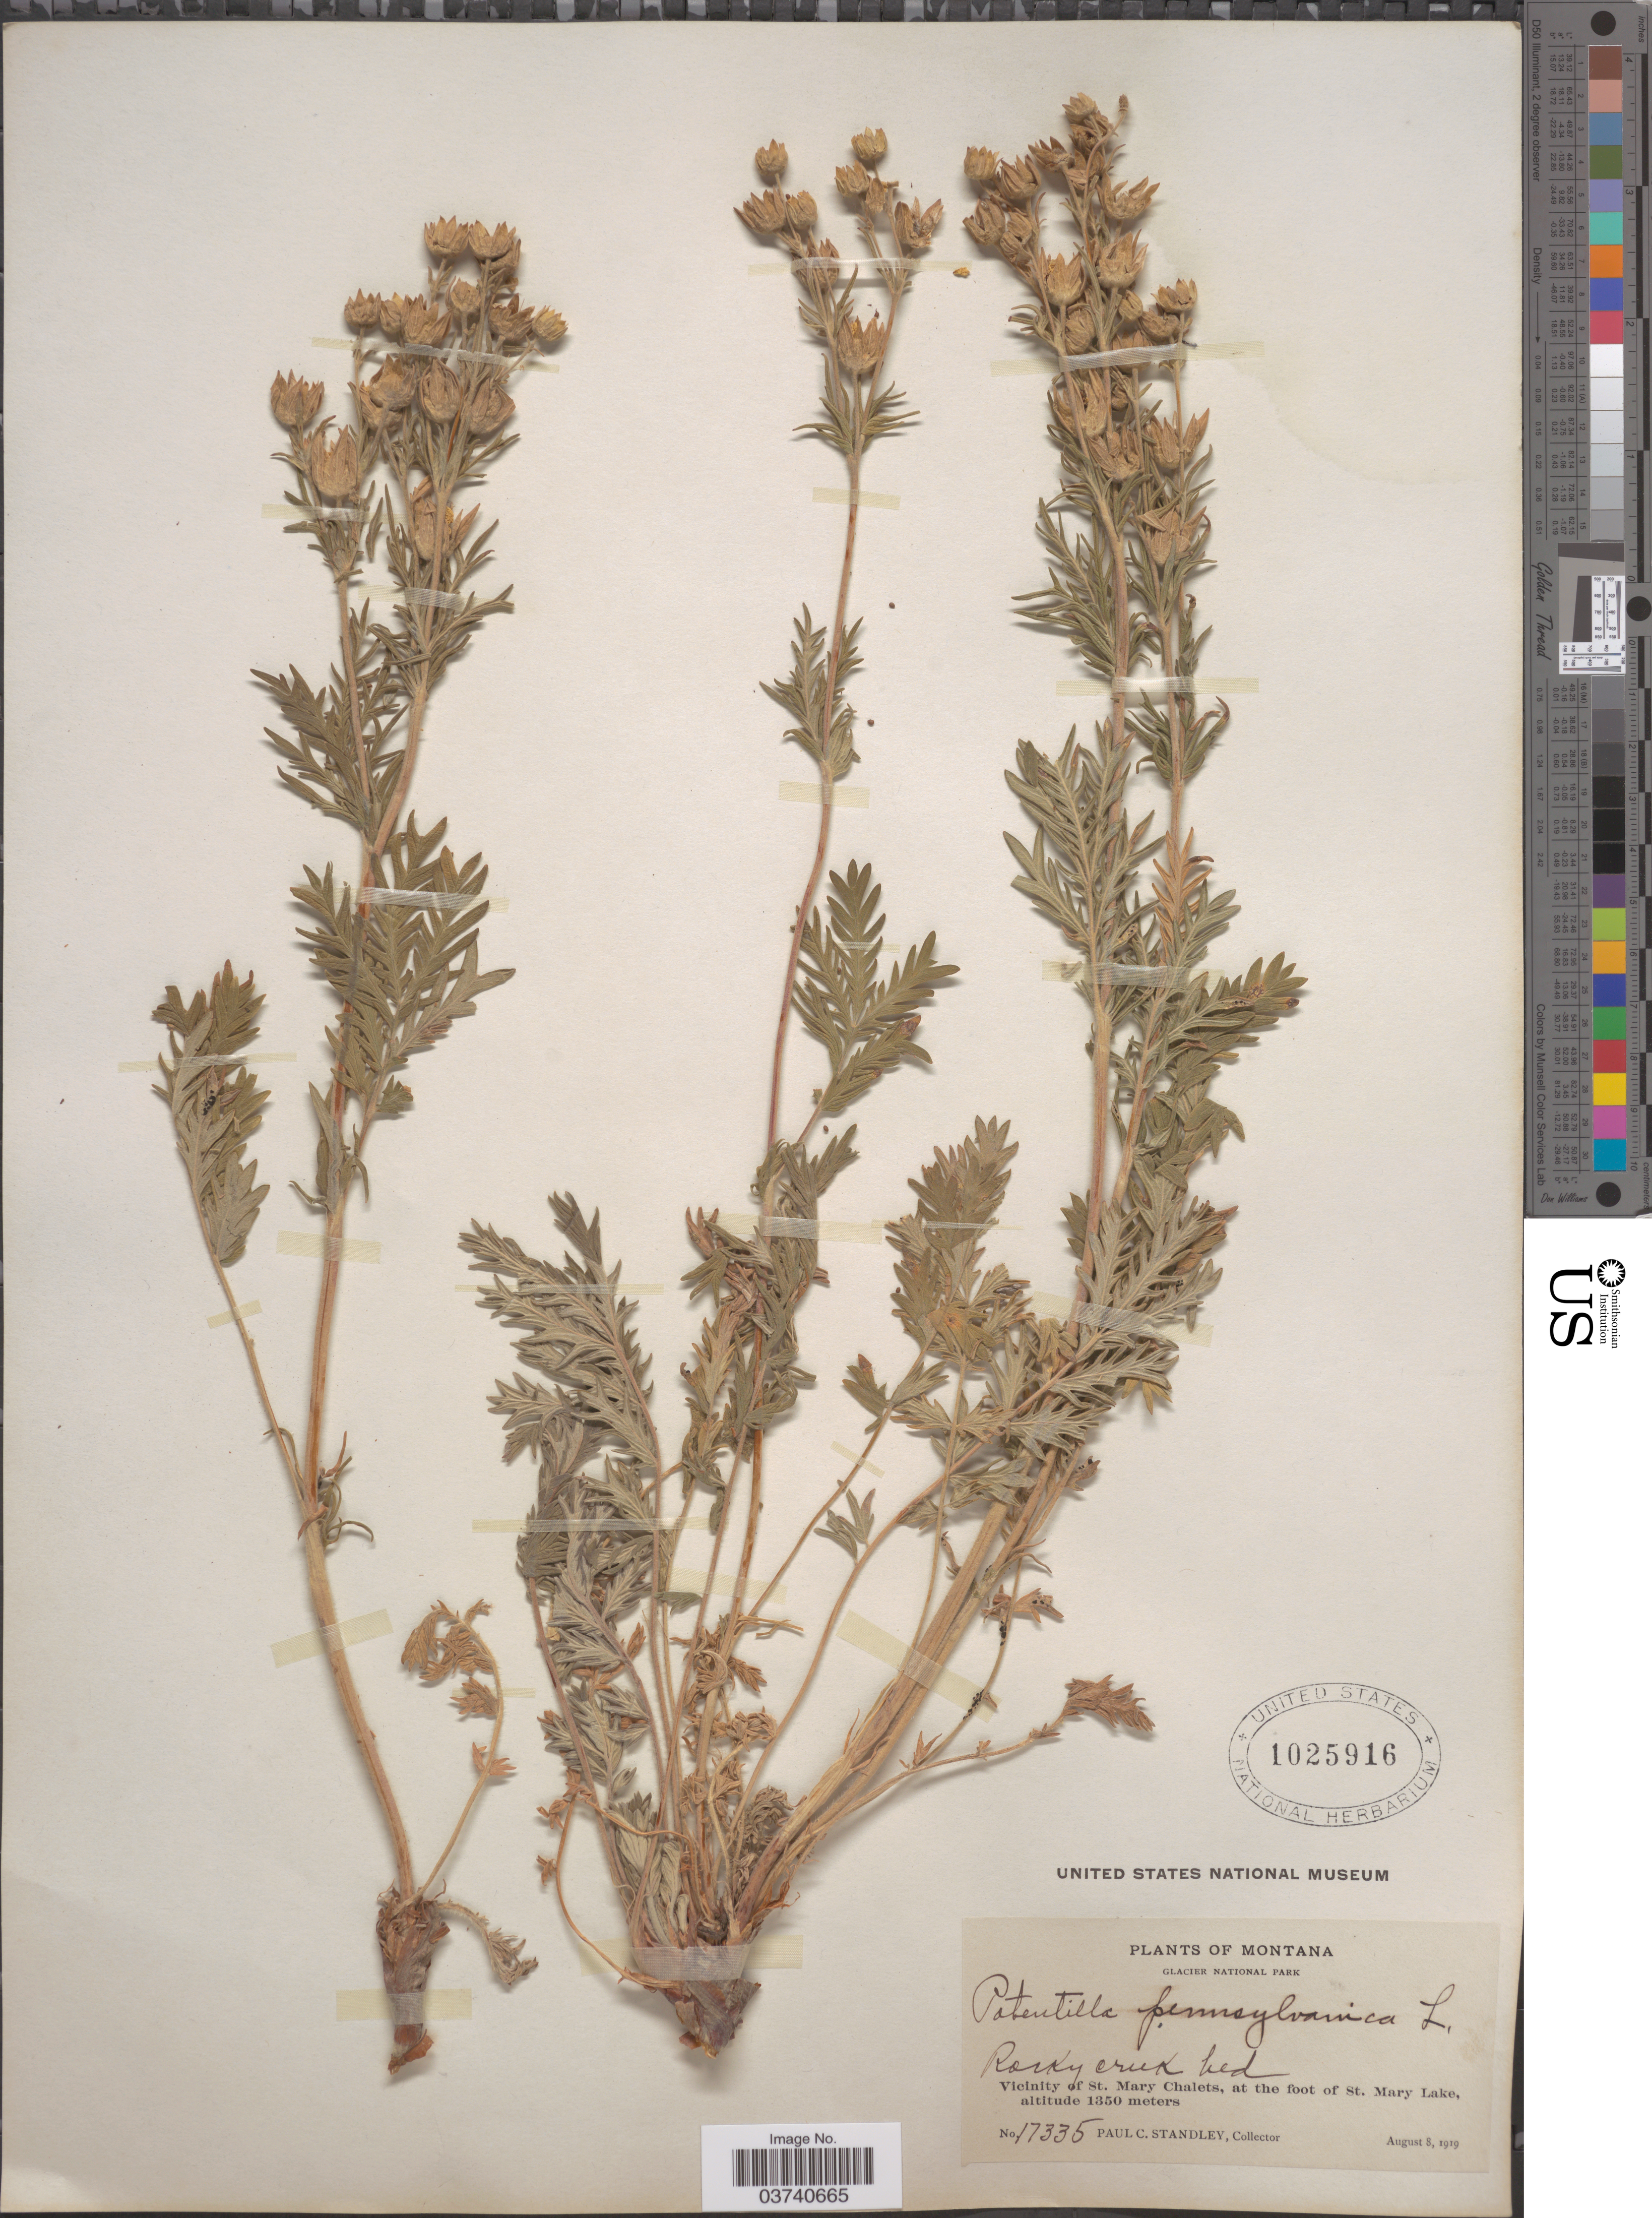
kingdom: Plantae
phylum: Tracheophyta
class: Magnoliopsida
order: Rosales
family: Rosaceae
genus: Potentilla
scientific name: Potentilla pensylvanica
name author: L.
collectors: P. C. Standley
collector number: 17335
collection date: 1919-08-08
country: United States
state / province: Montana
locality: Glacier National Park. Rocky creek bed. Vicinity of St. Mary Chalets, at the foot of St. Mary Lake.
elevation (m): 1350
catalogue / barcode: US 1025916